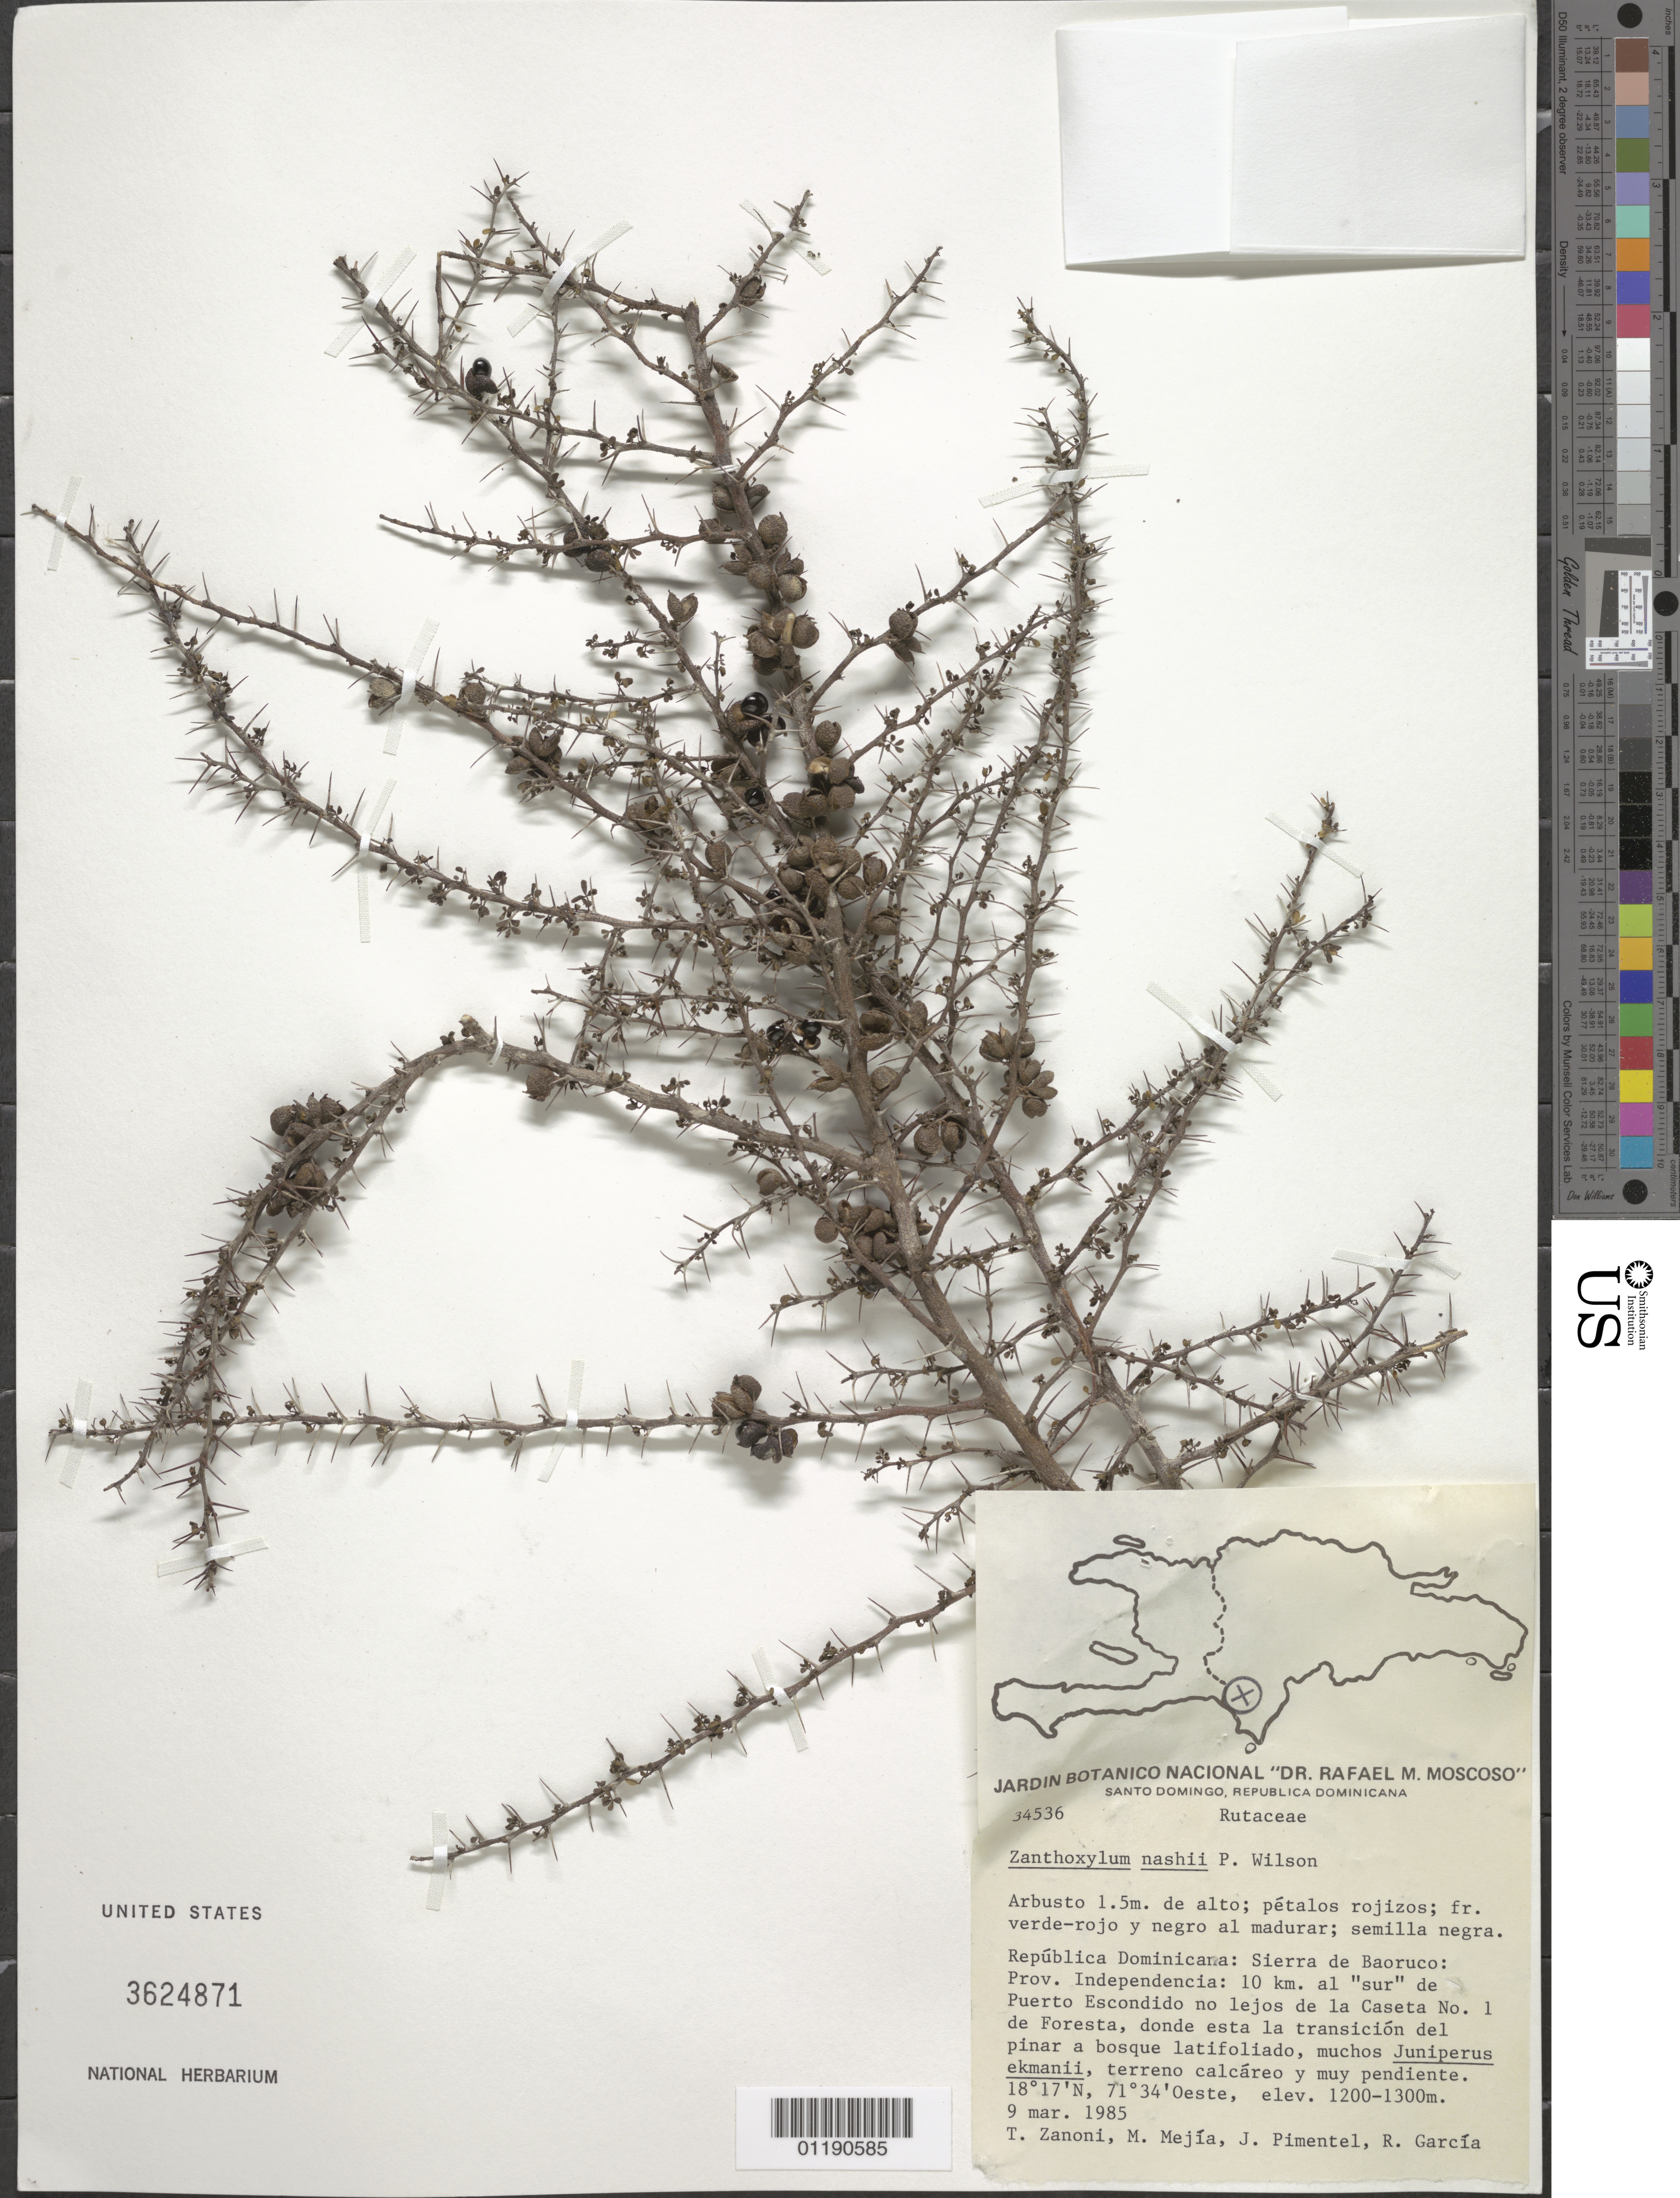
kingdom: Plantae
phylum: Tracheophyta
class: Magnoliopsida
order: Sapindales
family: Rutaceae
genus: Zanthoxylum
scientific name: Zanthoxylum nashii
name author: P. Wilson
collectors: T. A. Zanoni, M. Mejia, J. Pimentel & R. G. García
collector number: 34536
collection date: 1985-03-09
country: Dominican Republic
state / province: Independencia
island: Hispaniola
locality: Sierra de Baoruco: 10 km. to the "S" of Puerto Escondido not far from la Caseta No. 1 de Foresta.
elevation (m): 1200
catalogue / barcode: US 3624871